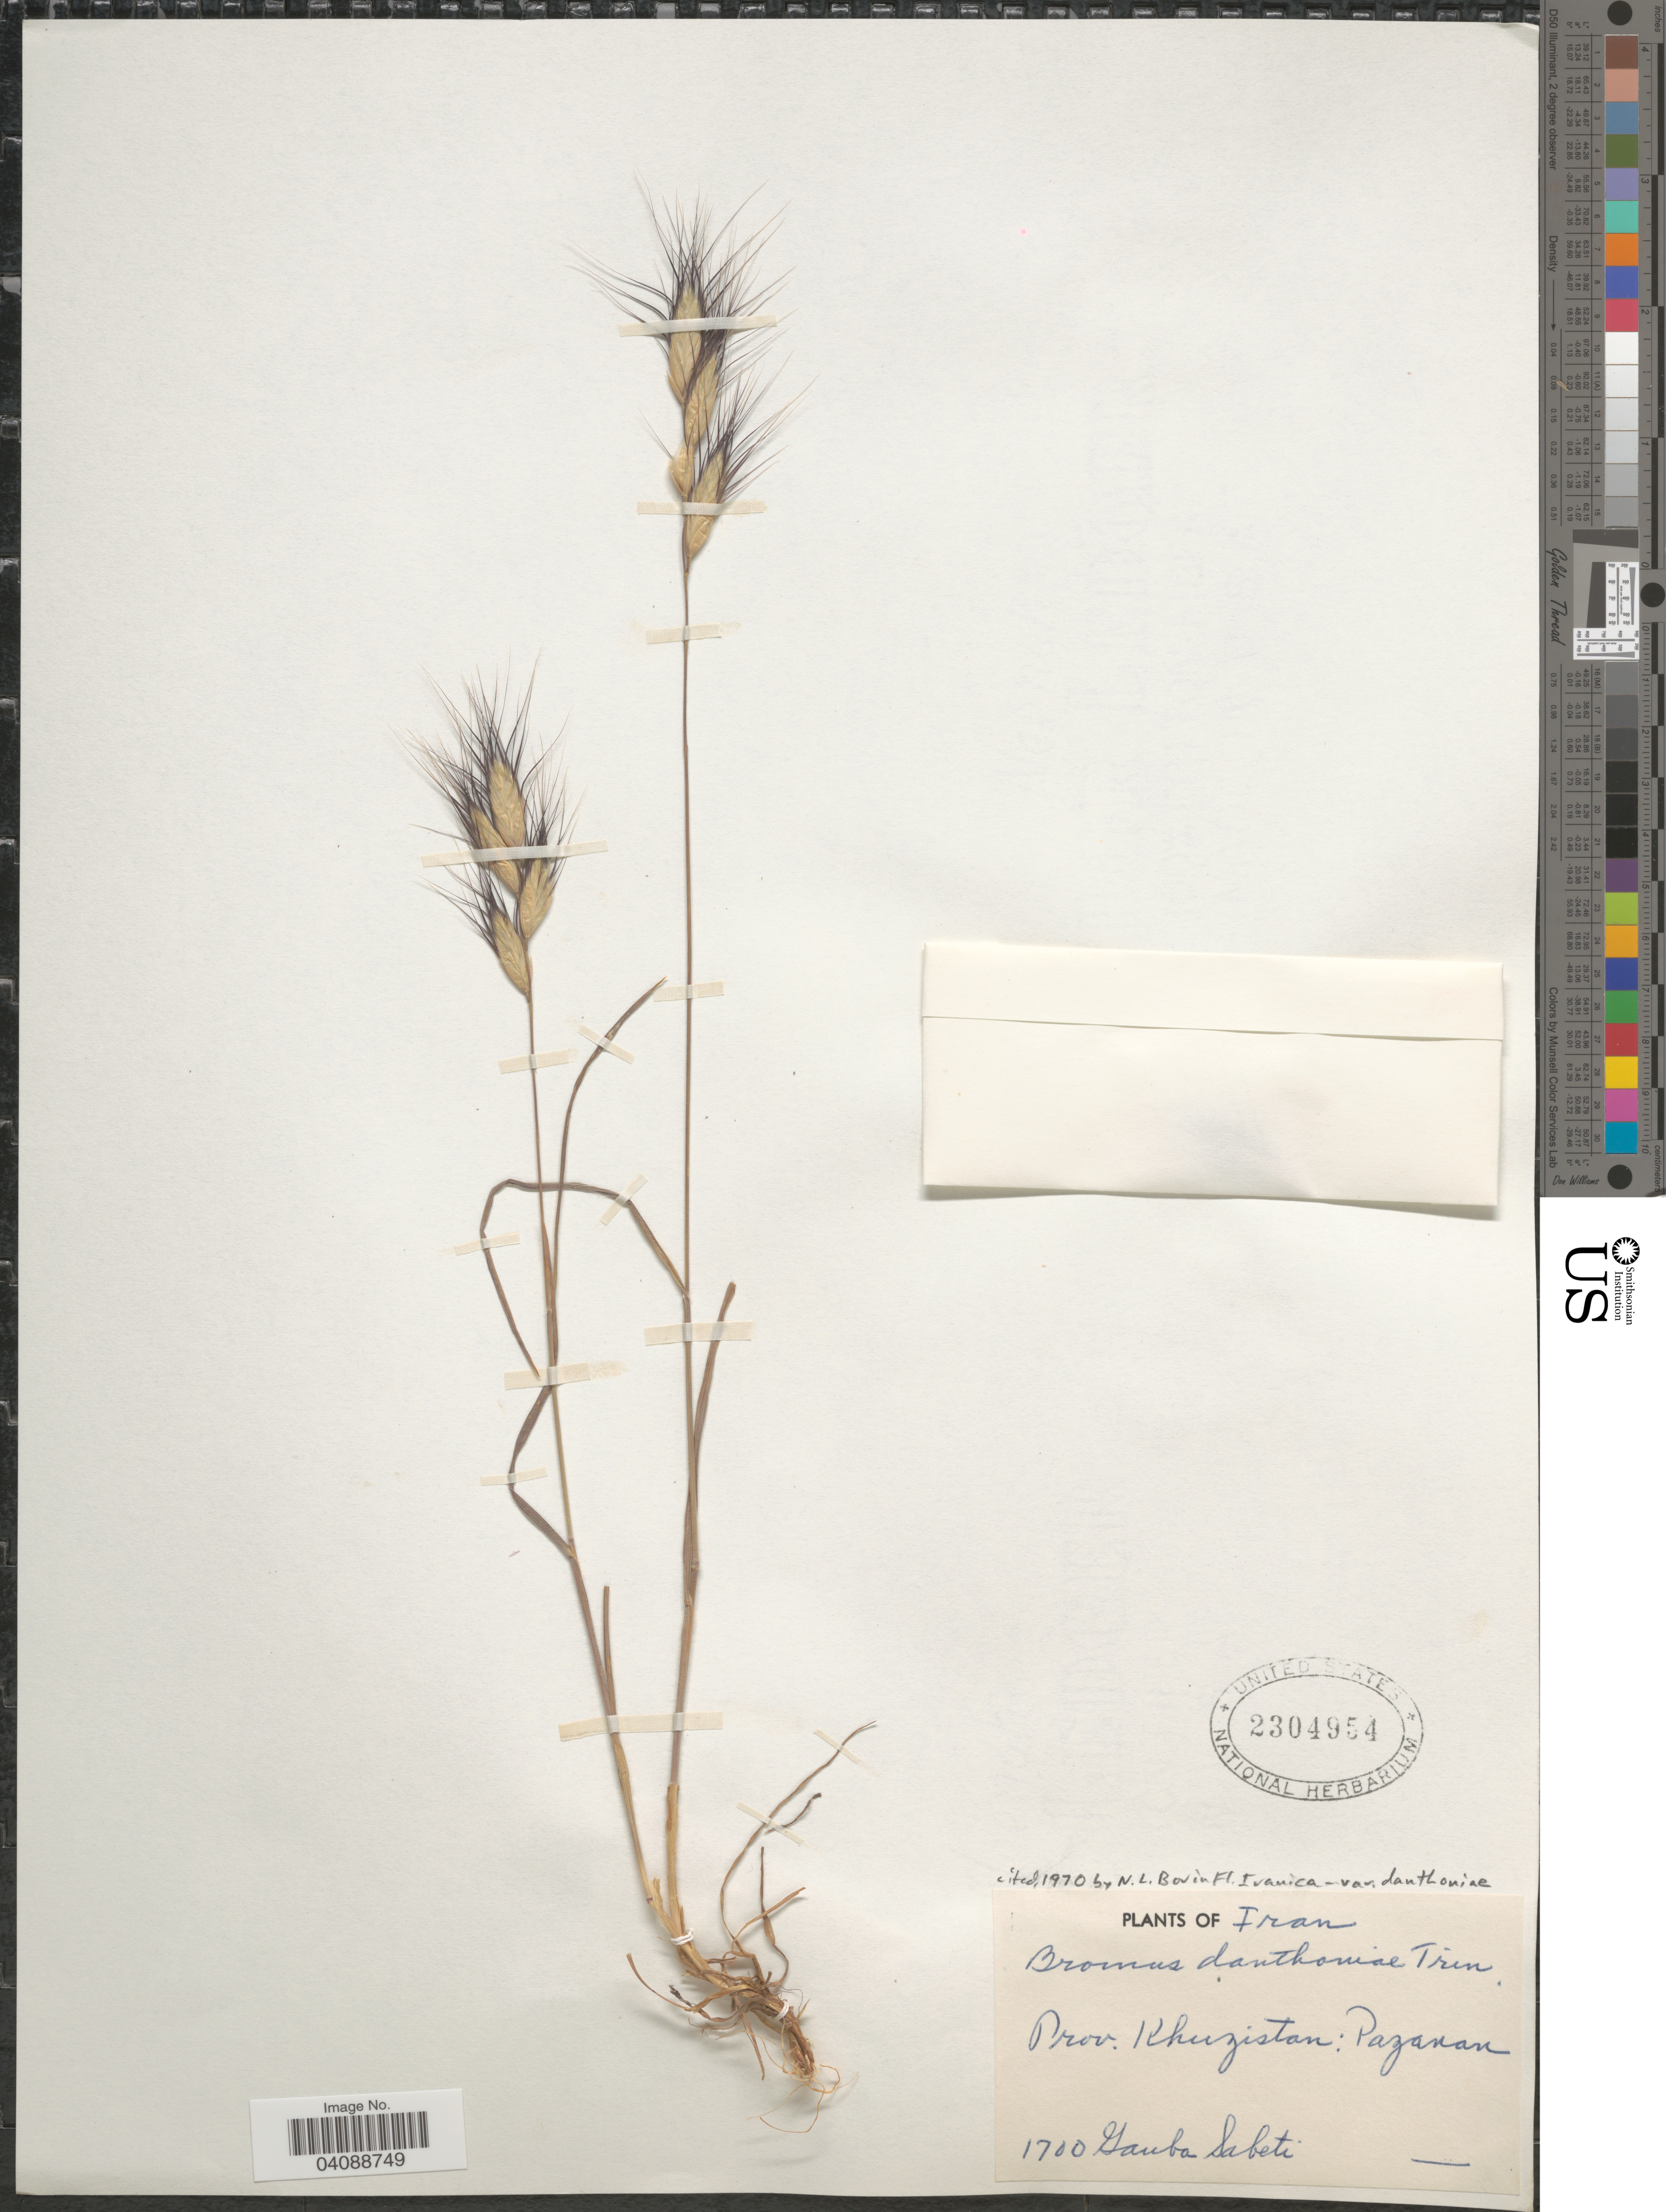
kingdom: Plantae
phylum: Tracheophyta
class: Liliopsida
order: Poales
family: Poaceae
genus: Bromus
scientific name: Bromus danthoniae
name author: Trin. ex C.A. Mey.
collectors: G. Sabeti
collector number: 1700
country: Iran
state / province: Khuzestan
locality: Prov. Khuzistan: Pazanan.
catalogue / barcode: US 2304954